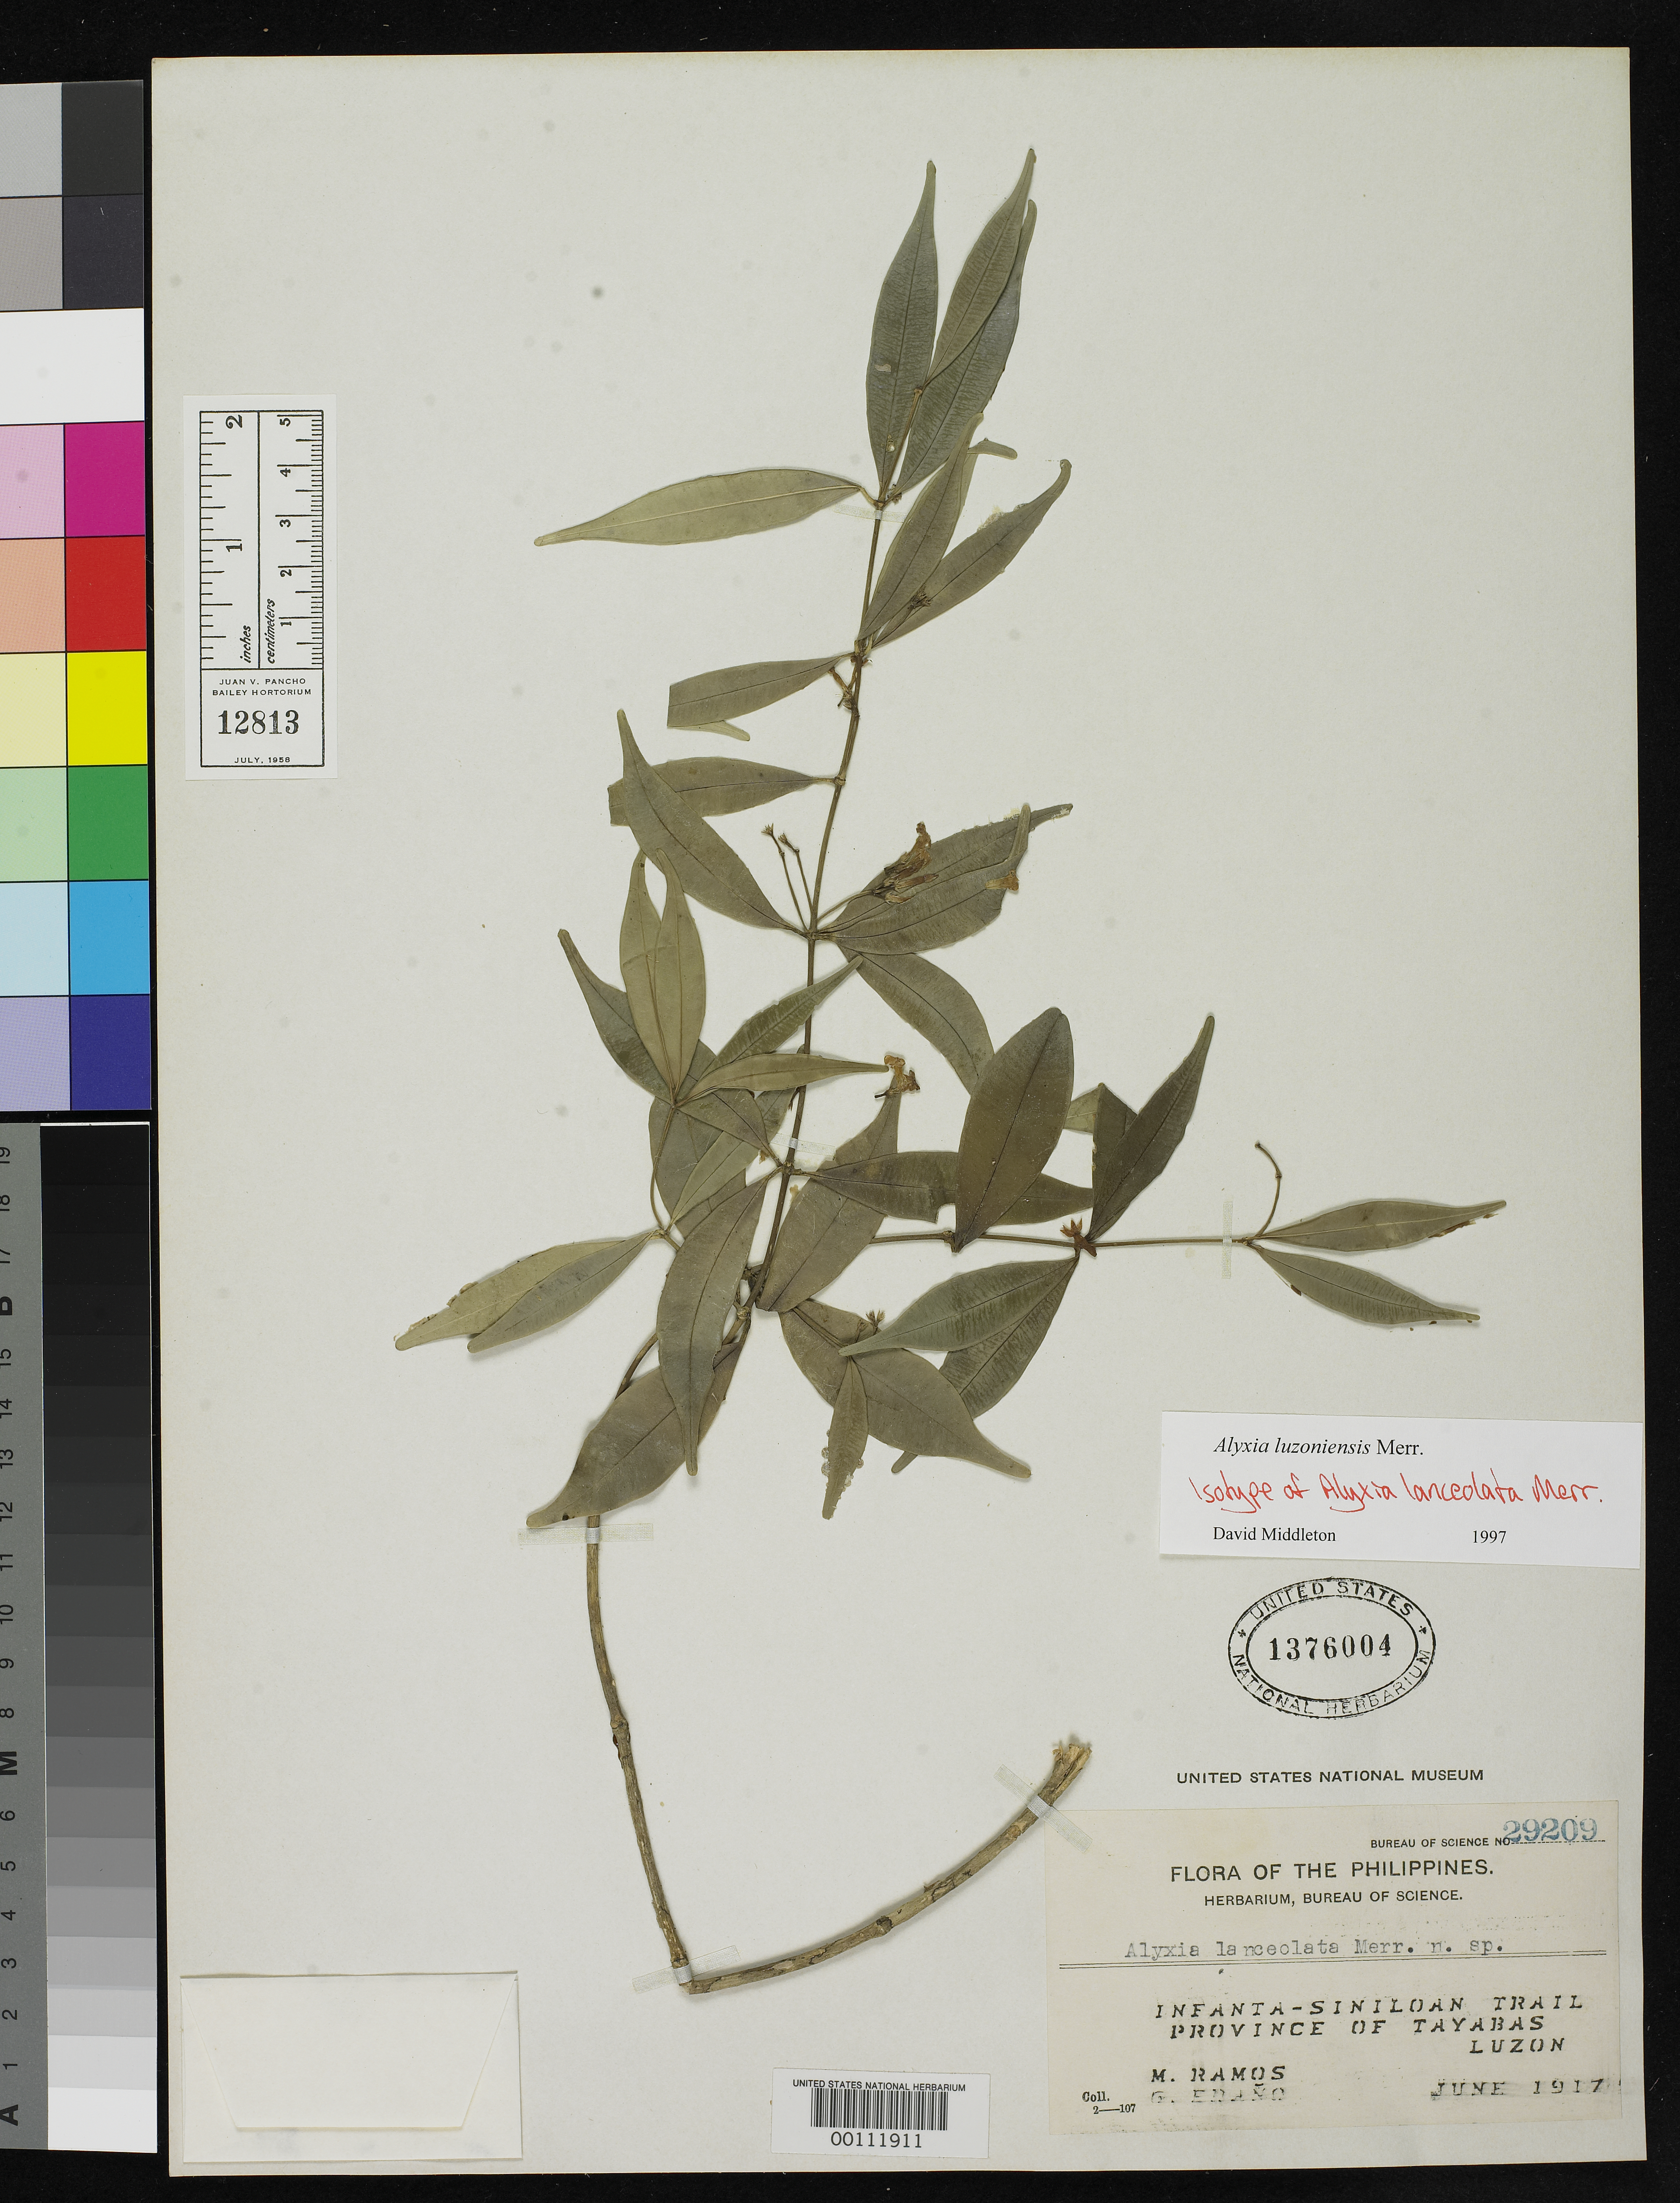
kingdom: Plantae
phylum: Tracheophyta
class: Magnoliopsida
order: Gentianales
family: Apocynaceae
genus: Alyxia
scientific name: Alyxia lanceolata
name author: Merr.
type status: Isotype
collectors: M. Ramos & G. E. Edaño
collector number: Bur. Sci. 29209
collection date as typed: Jun 1917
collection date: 1917-06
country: Philippines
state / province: Calabarzon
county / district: Quezon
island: Luzon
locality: Infanta - Siniloan trail.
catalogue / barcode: US 1376004